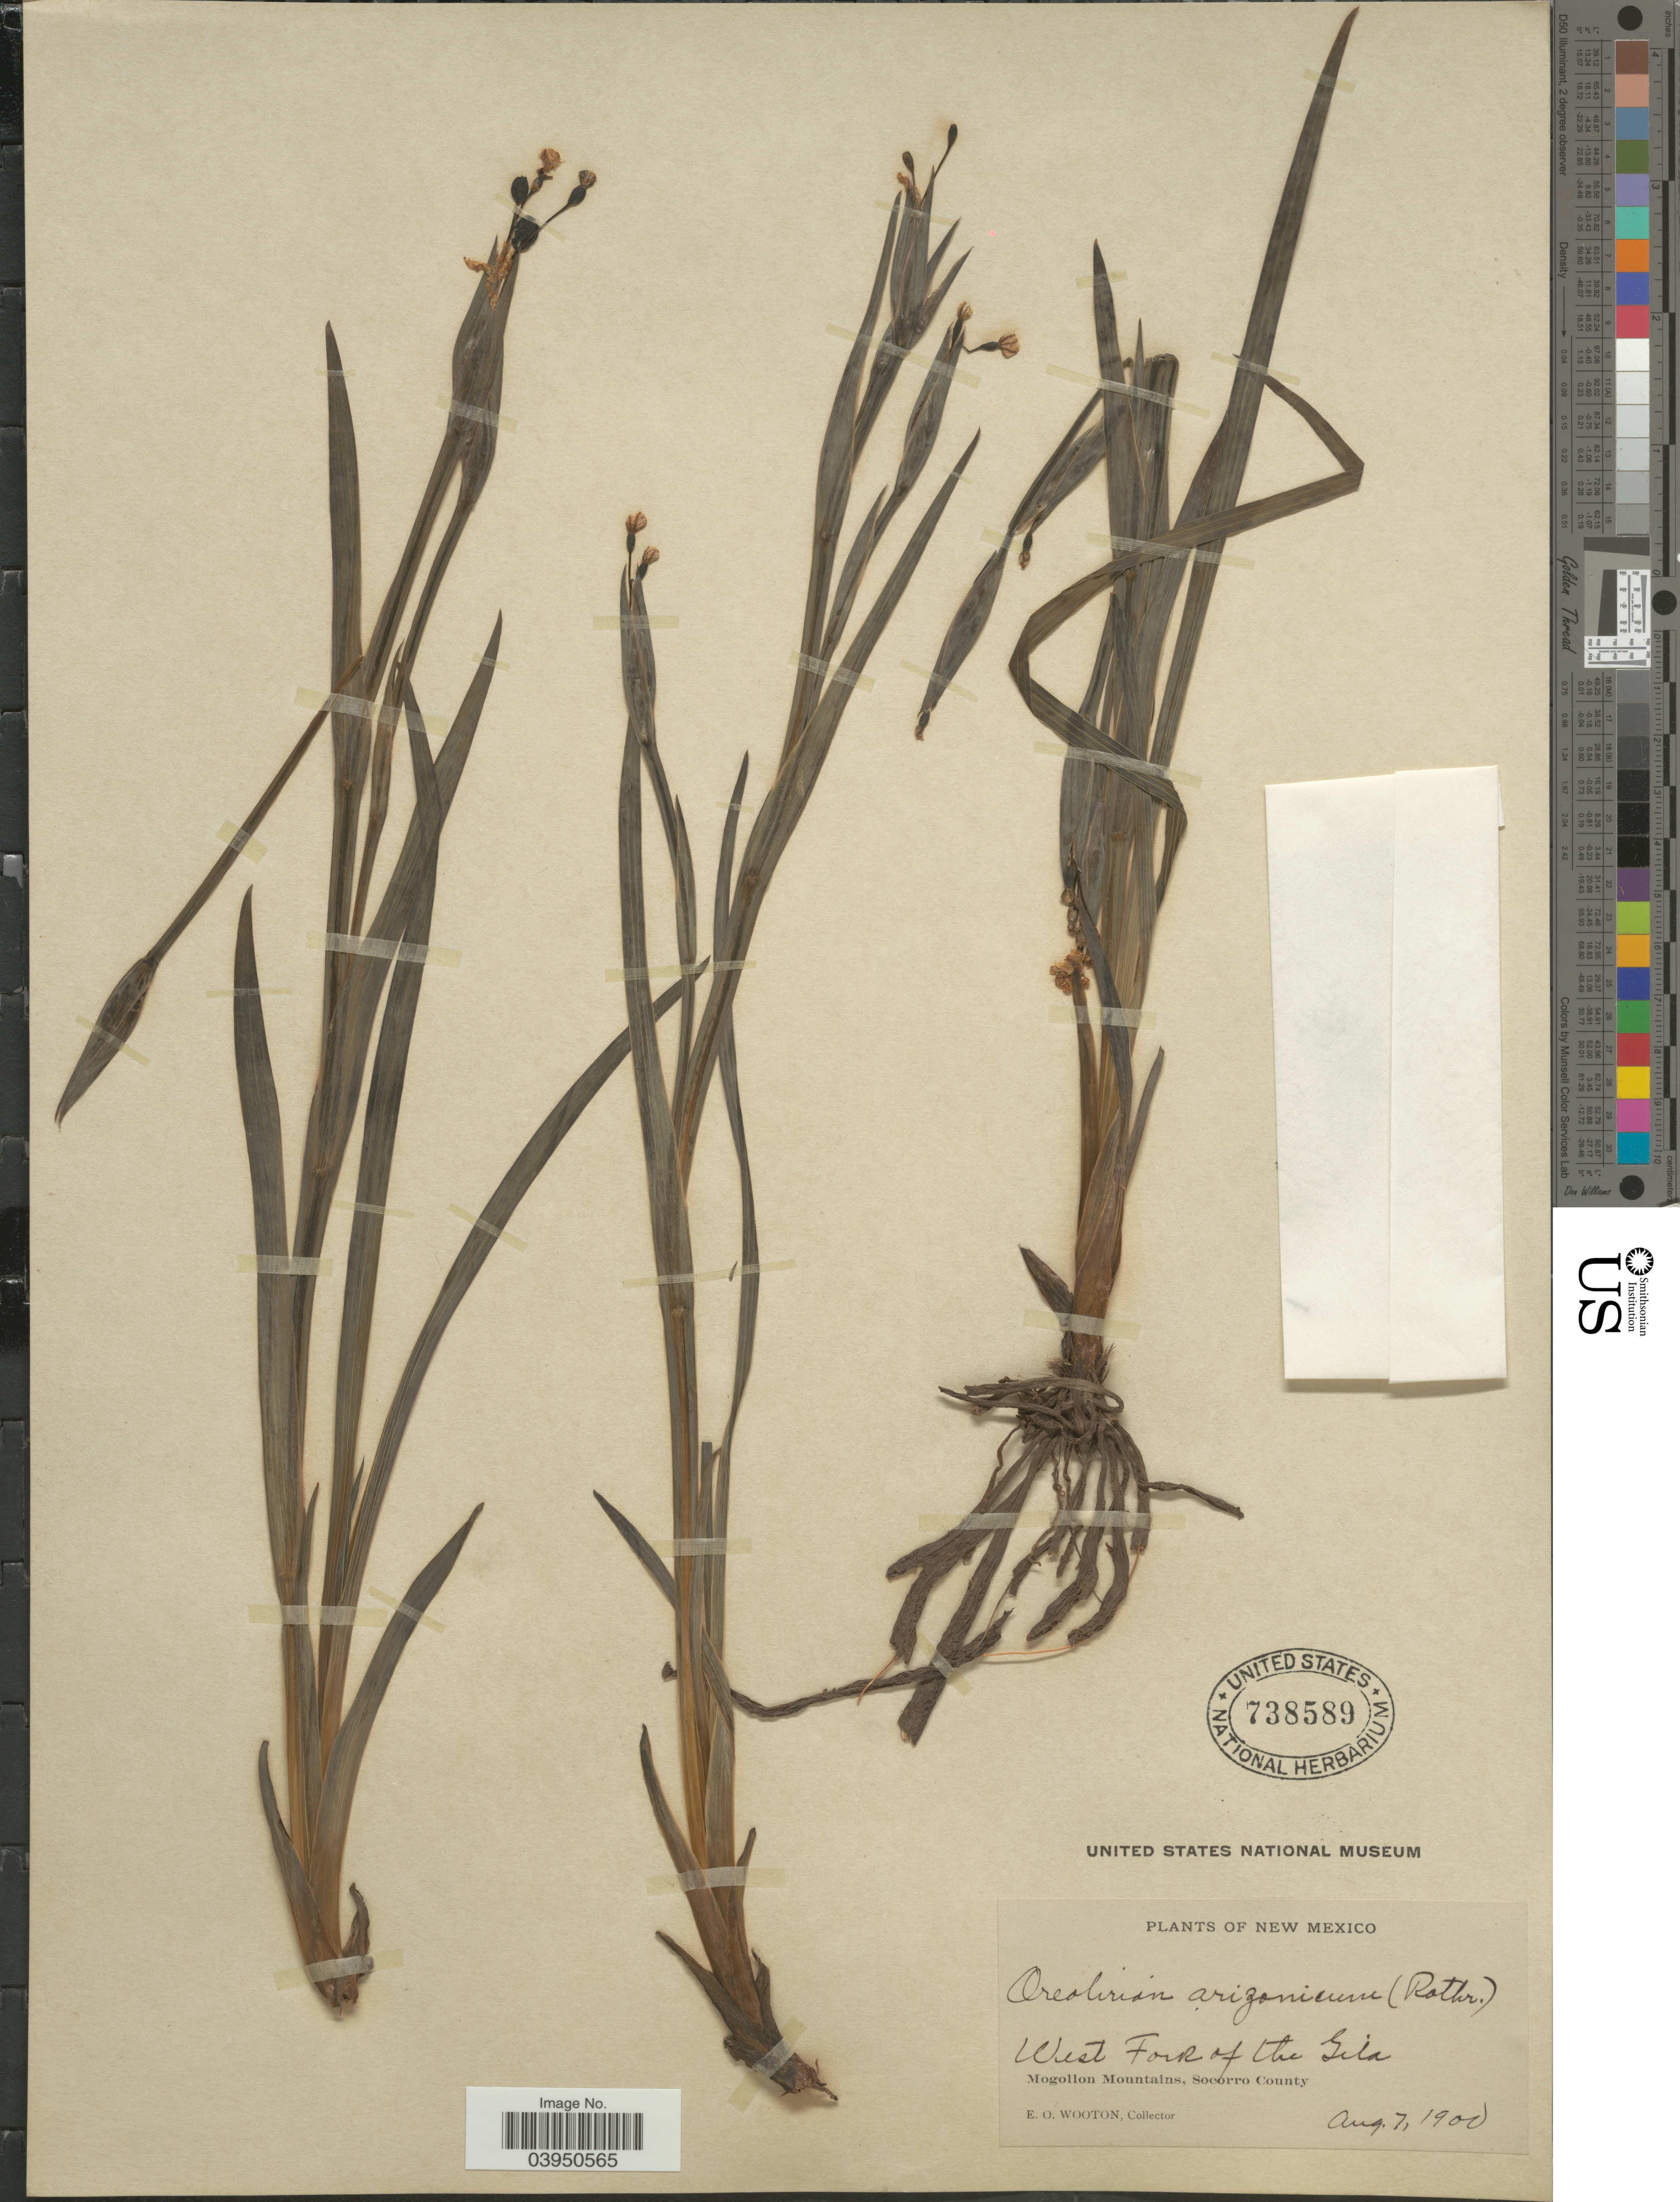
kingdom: Plantae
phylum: Tracheophyta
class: Liliopsida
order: Asparagales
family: Iridaceae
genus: Sisyrinchium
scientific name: Sisyrinchium arizonicum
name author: Rothr.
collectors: E. O. Wooton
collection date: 1900-08-07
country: United States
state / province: New Mexico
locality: West Fork of the Gila. Mogollon Mountains, Socorro County.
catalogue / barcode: US 738589